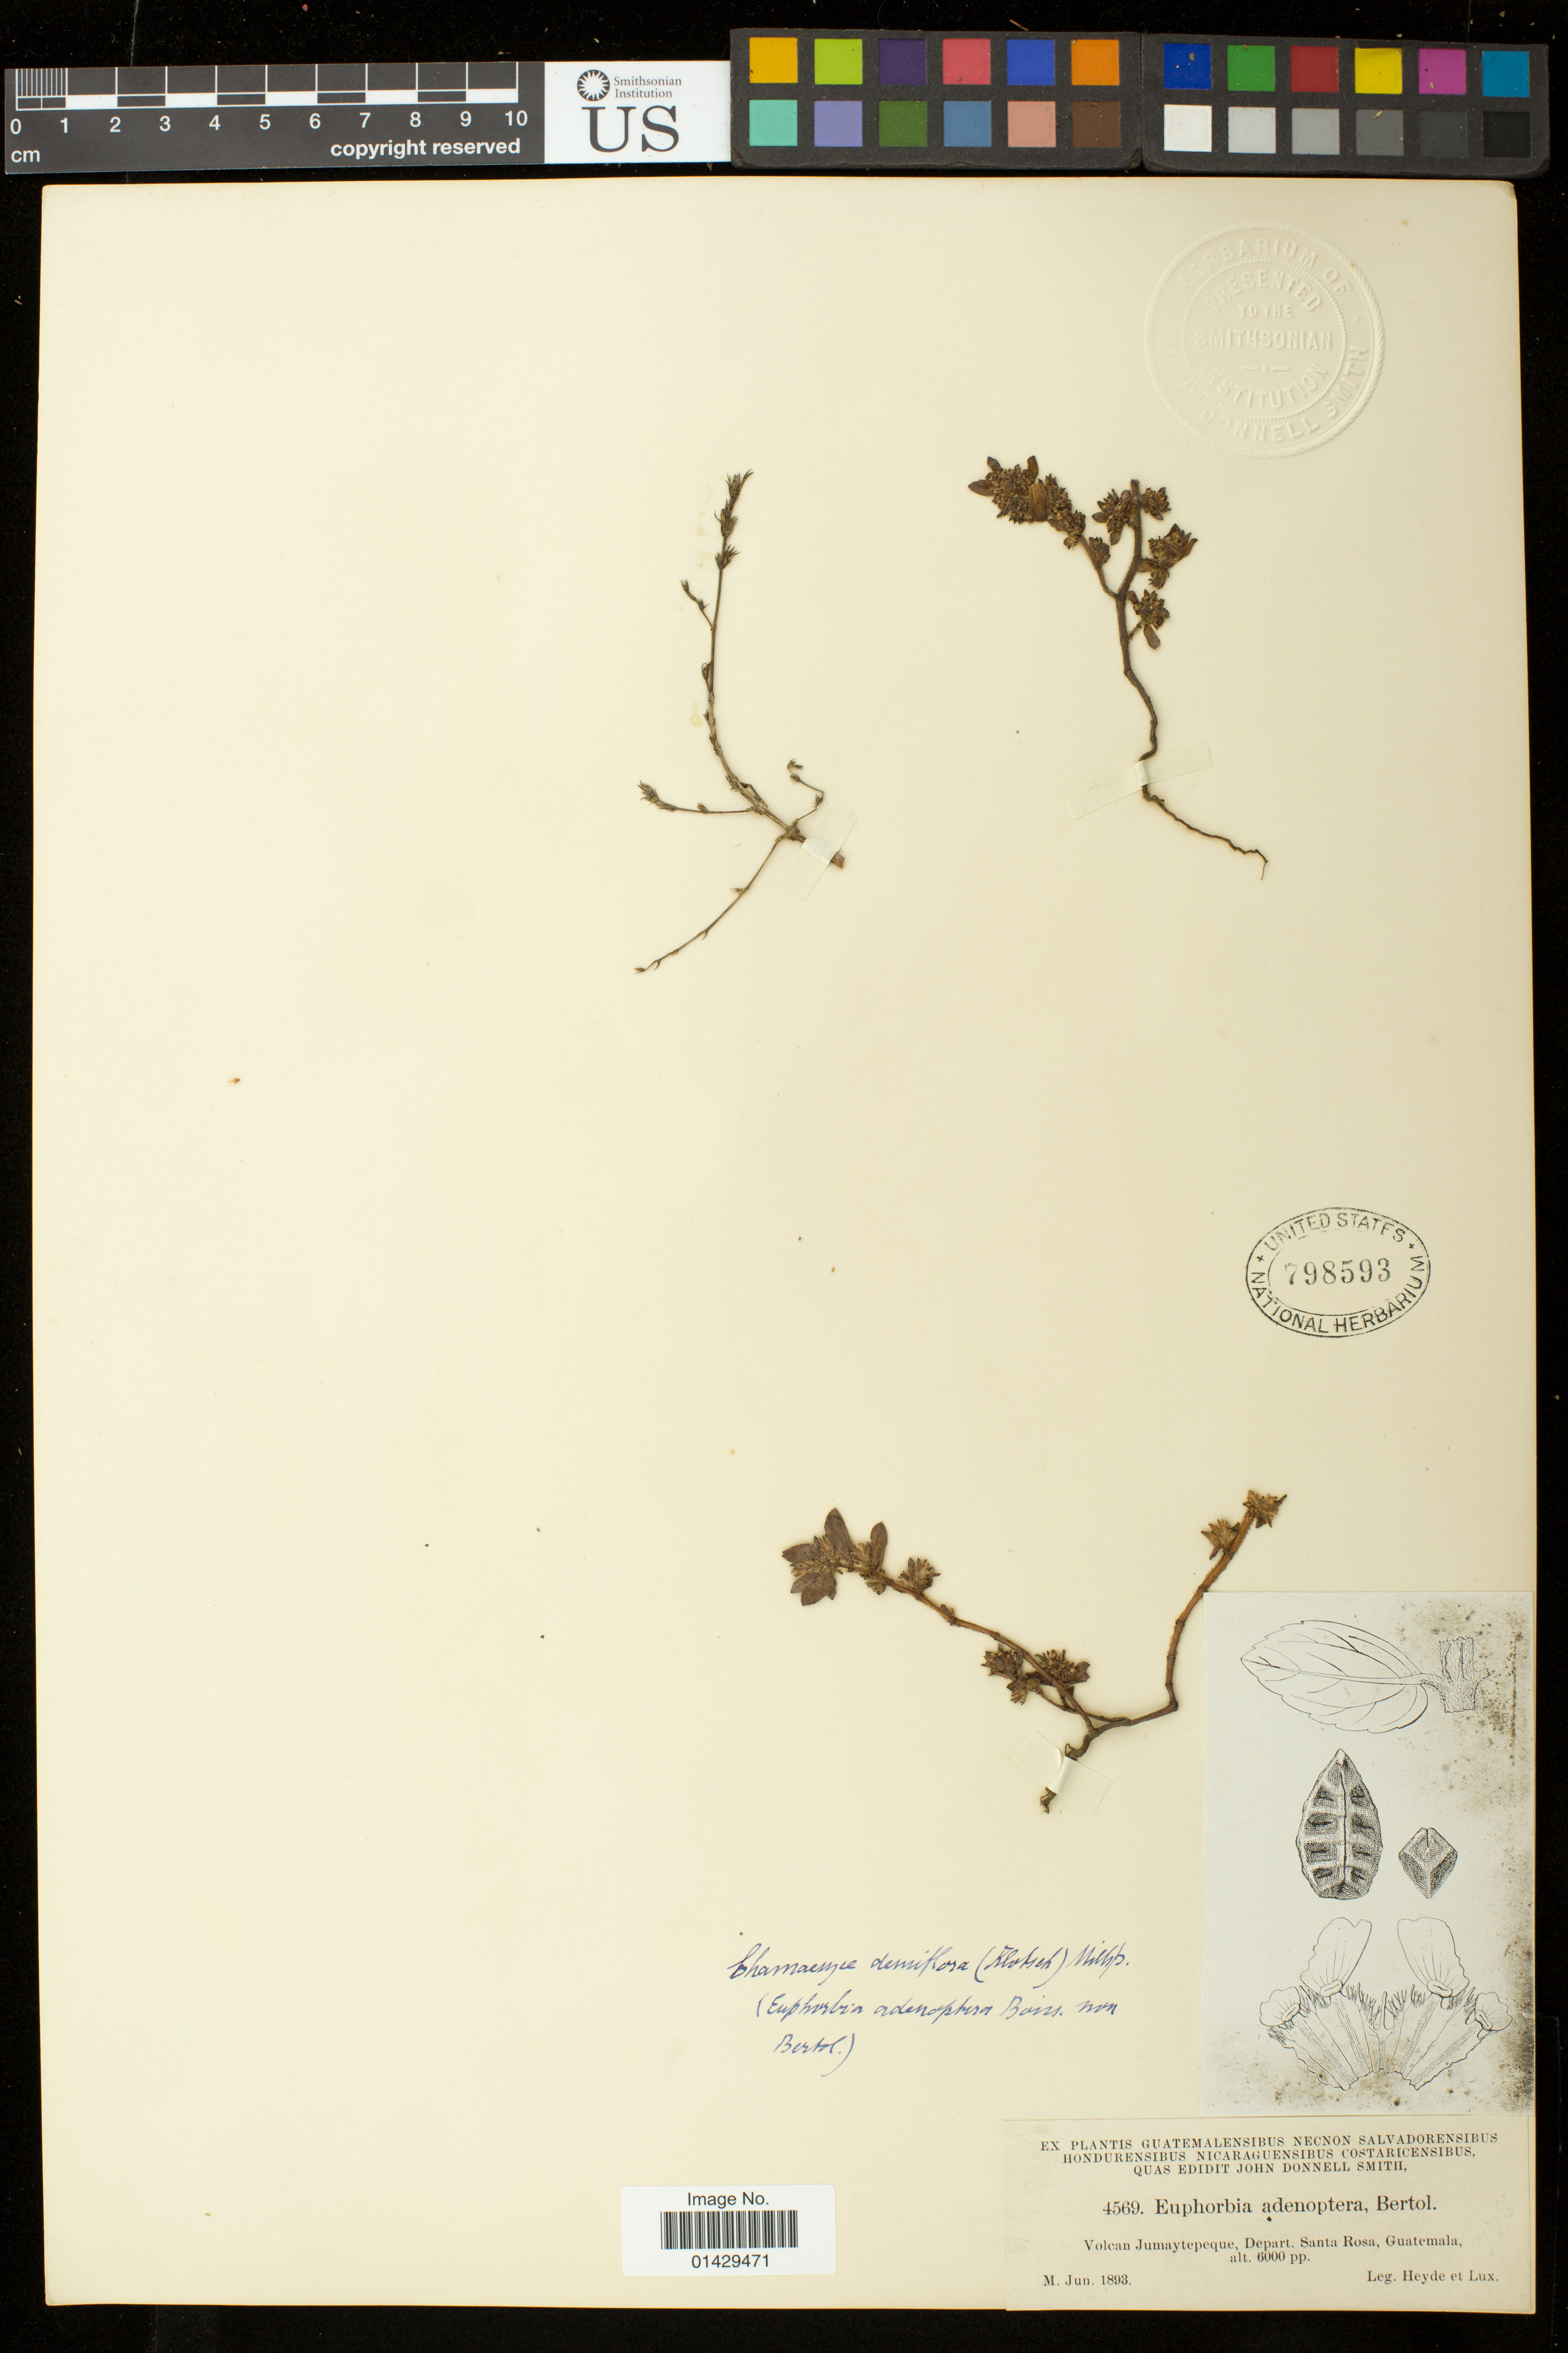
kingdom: Plantae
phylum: Tracheophyta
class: Magnoliopsida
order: Malpighiales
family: Euphorbiaceae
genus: Euphorbia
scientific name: Euphorbia densiflora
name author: (Klotzsch & Garcke) Klotzsch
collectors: Heyde & Lux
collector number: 4569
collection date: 1893-06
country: Guatemala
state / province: Santa Rosa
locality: Volcan Jumaytepeque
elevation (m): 1829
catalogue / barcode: US 798593